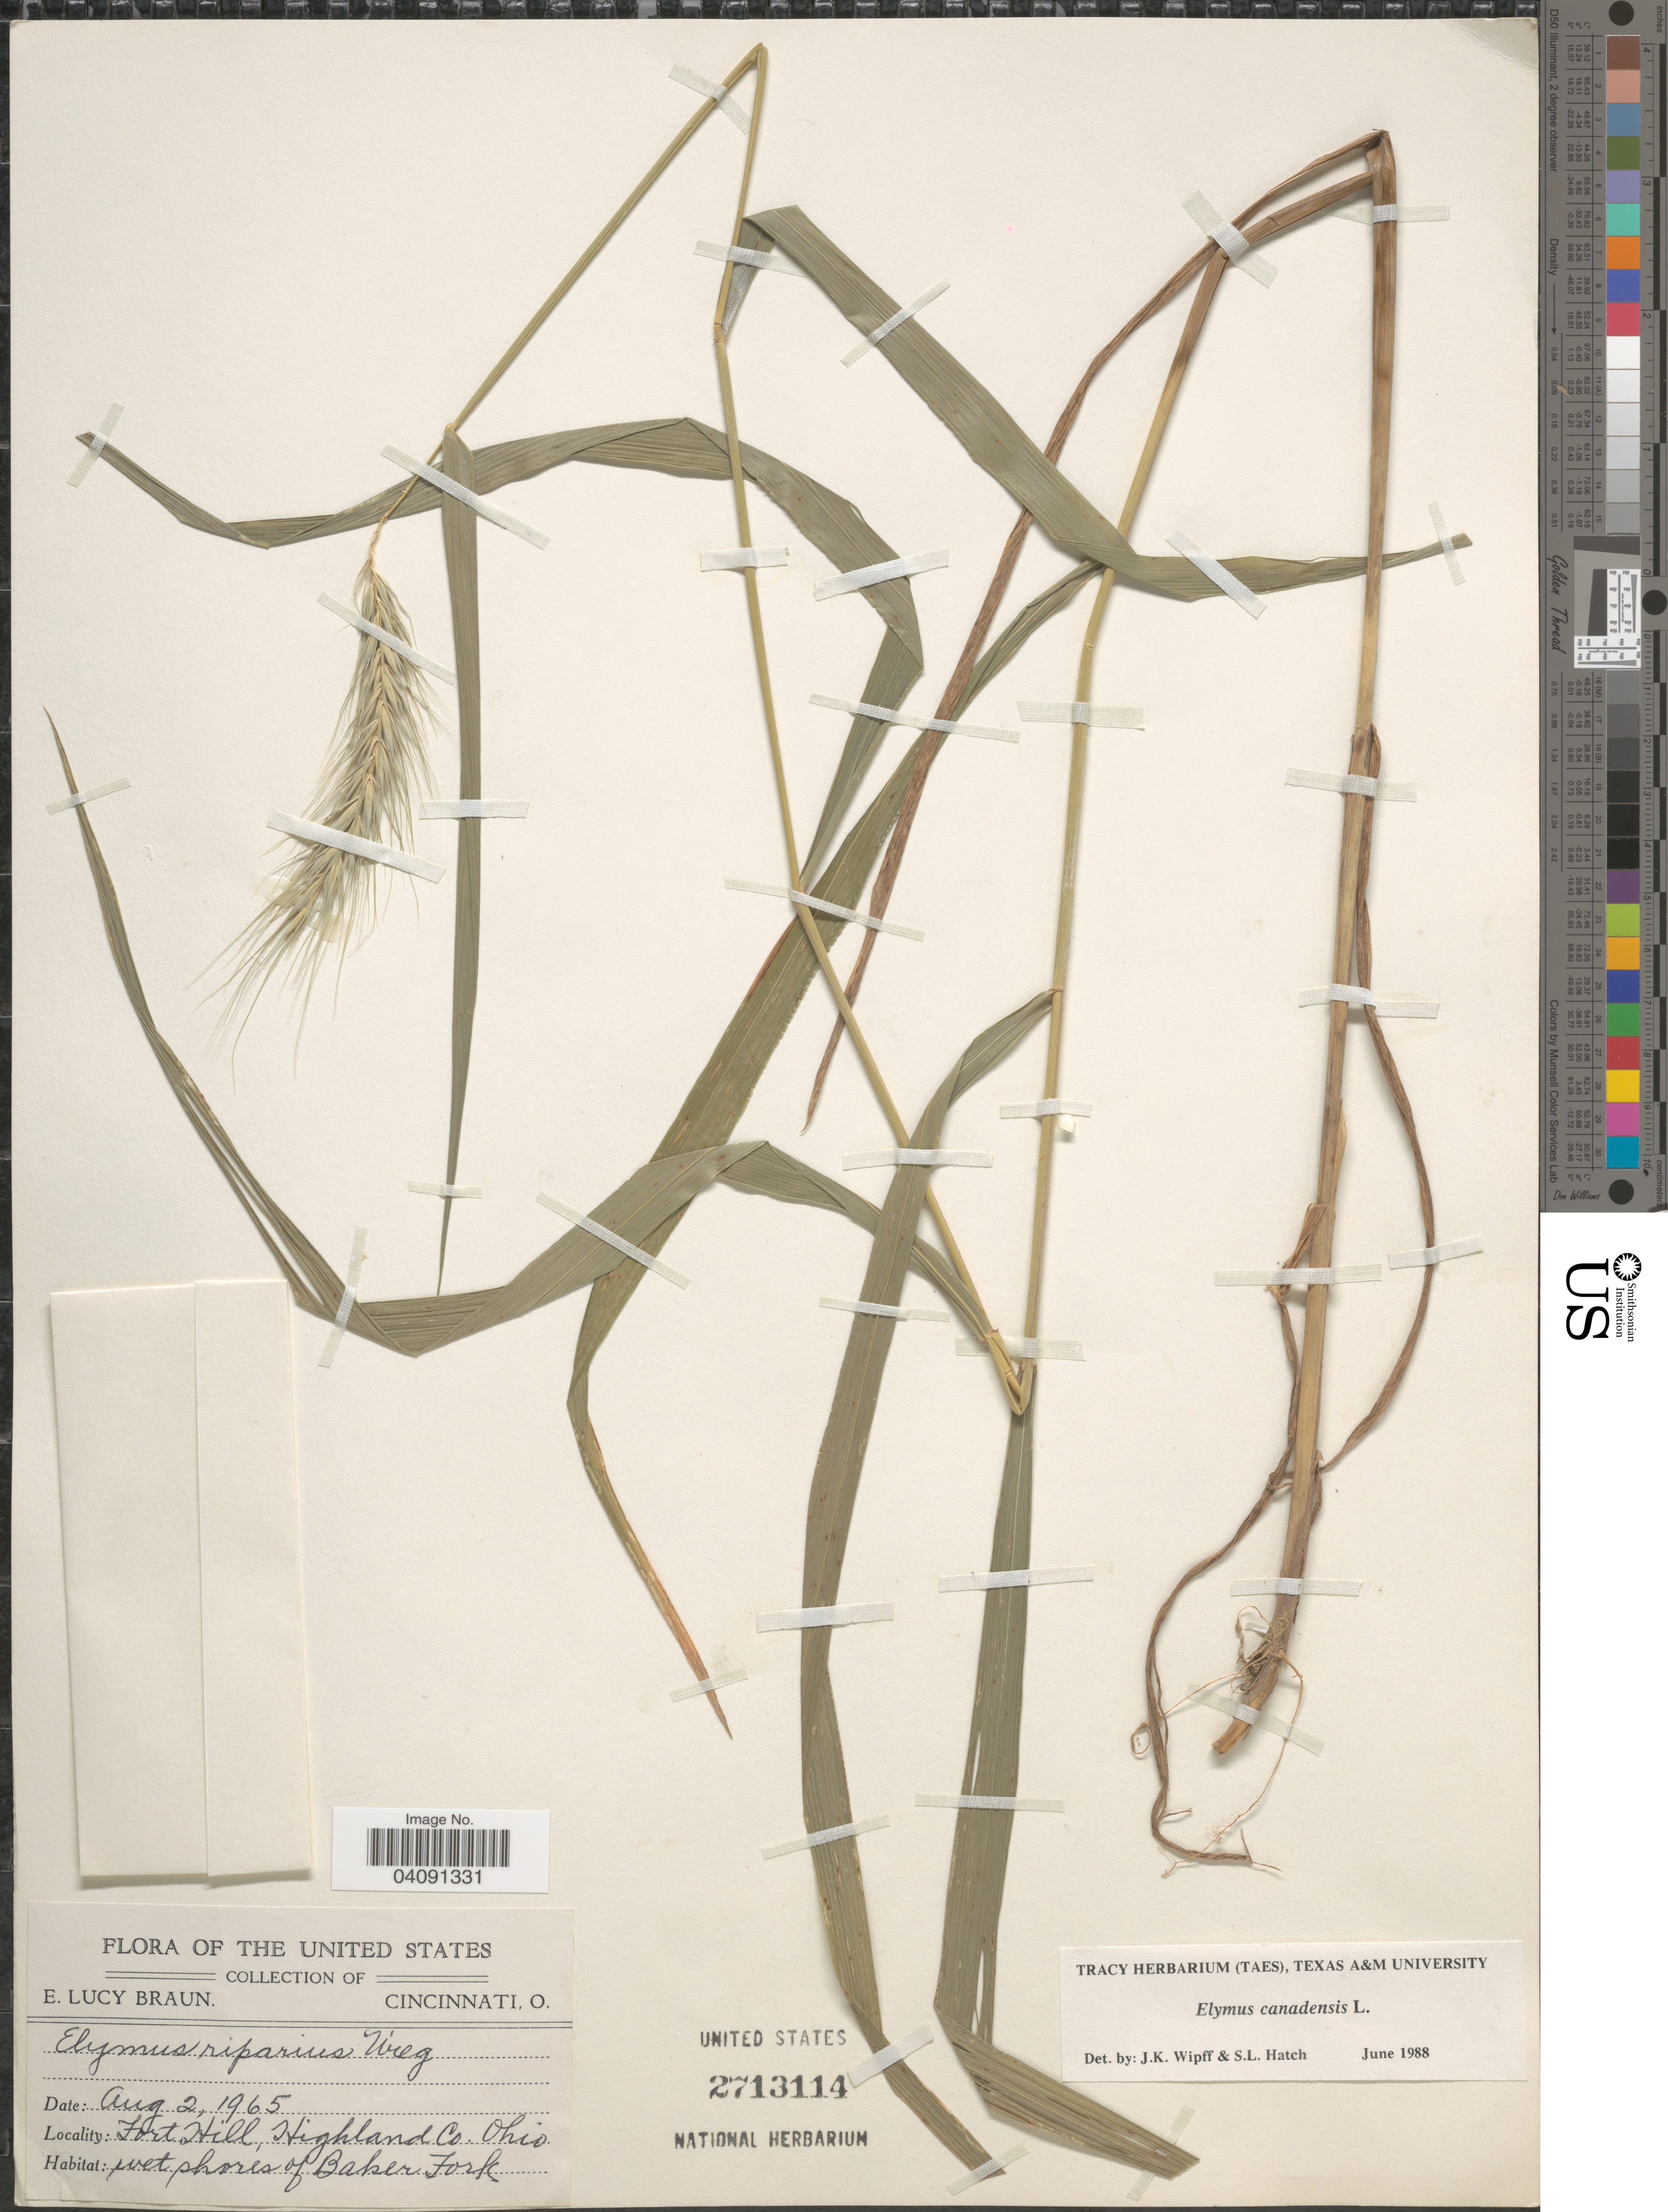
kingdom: Plantae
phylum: Tracheophyta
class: Liliopsida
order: Poales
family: Poaceae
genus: Elymus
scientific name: Elymus canadensis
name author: L.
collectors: E. L. Braun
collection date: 1965-08-02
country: United States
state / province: Ohio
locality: Fort Hill, Highland Co. Wet shores of Baker Fork.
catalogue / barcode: US 2713114